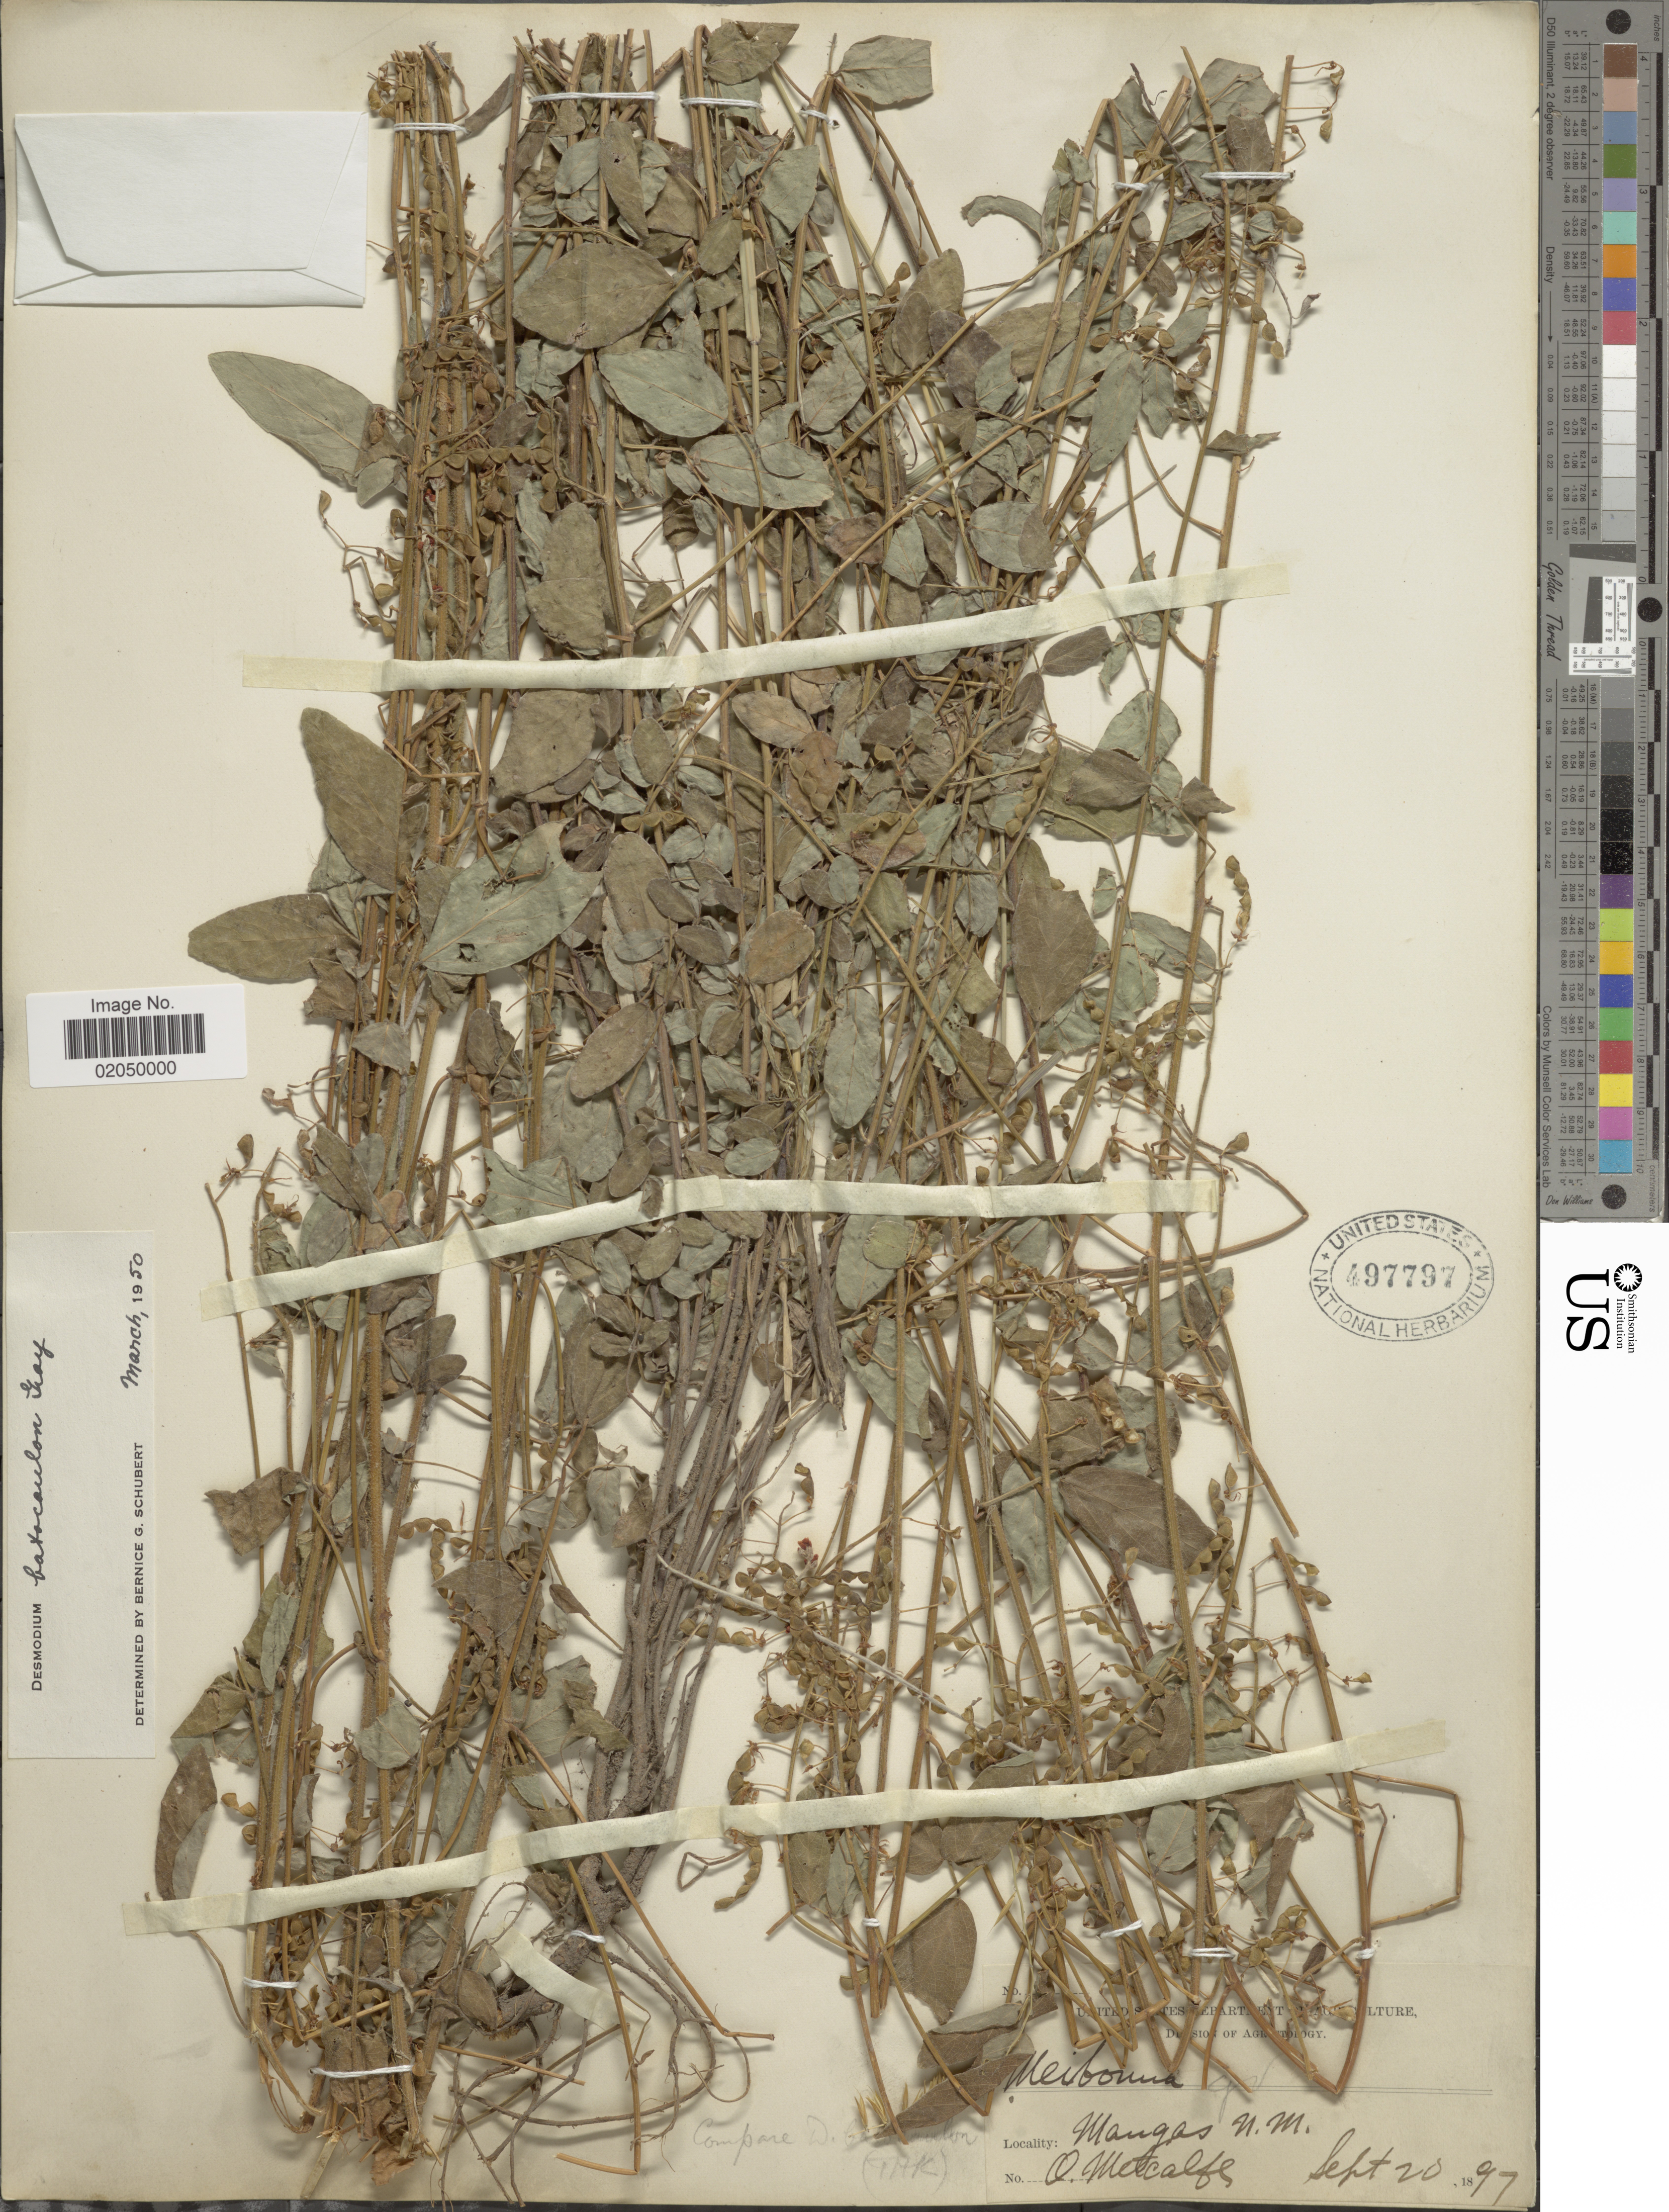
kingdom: Plantae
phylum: Tracheophyta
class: Magnoliopsida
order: Fabales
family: Fabaceae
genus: Desmodium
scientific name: Desmodium batocaulon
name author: A. Gray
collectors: O. B. Metcalfe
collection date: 1897-09-20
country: United States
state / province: New Mexico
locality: Mangas N. M.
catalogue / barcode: US 497797